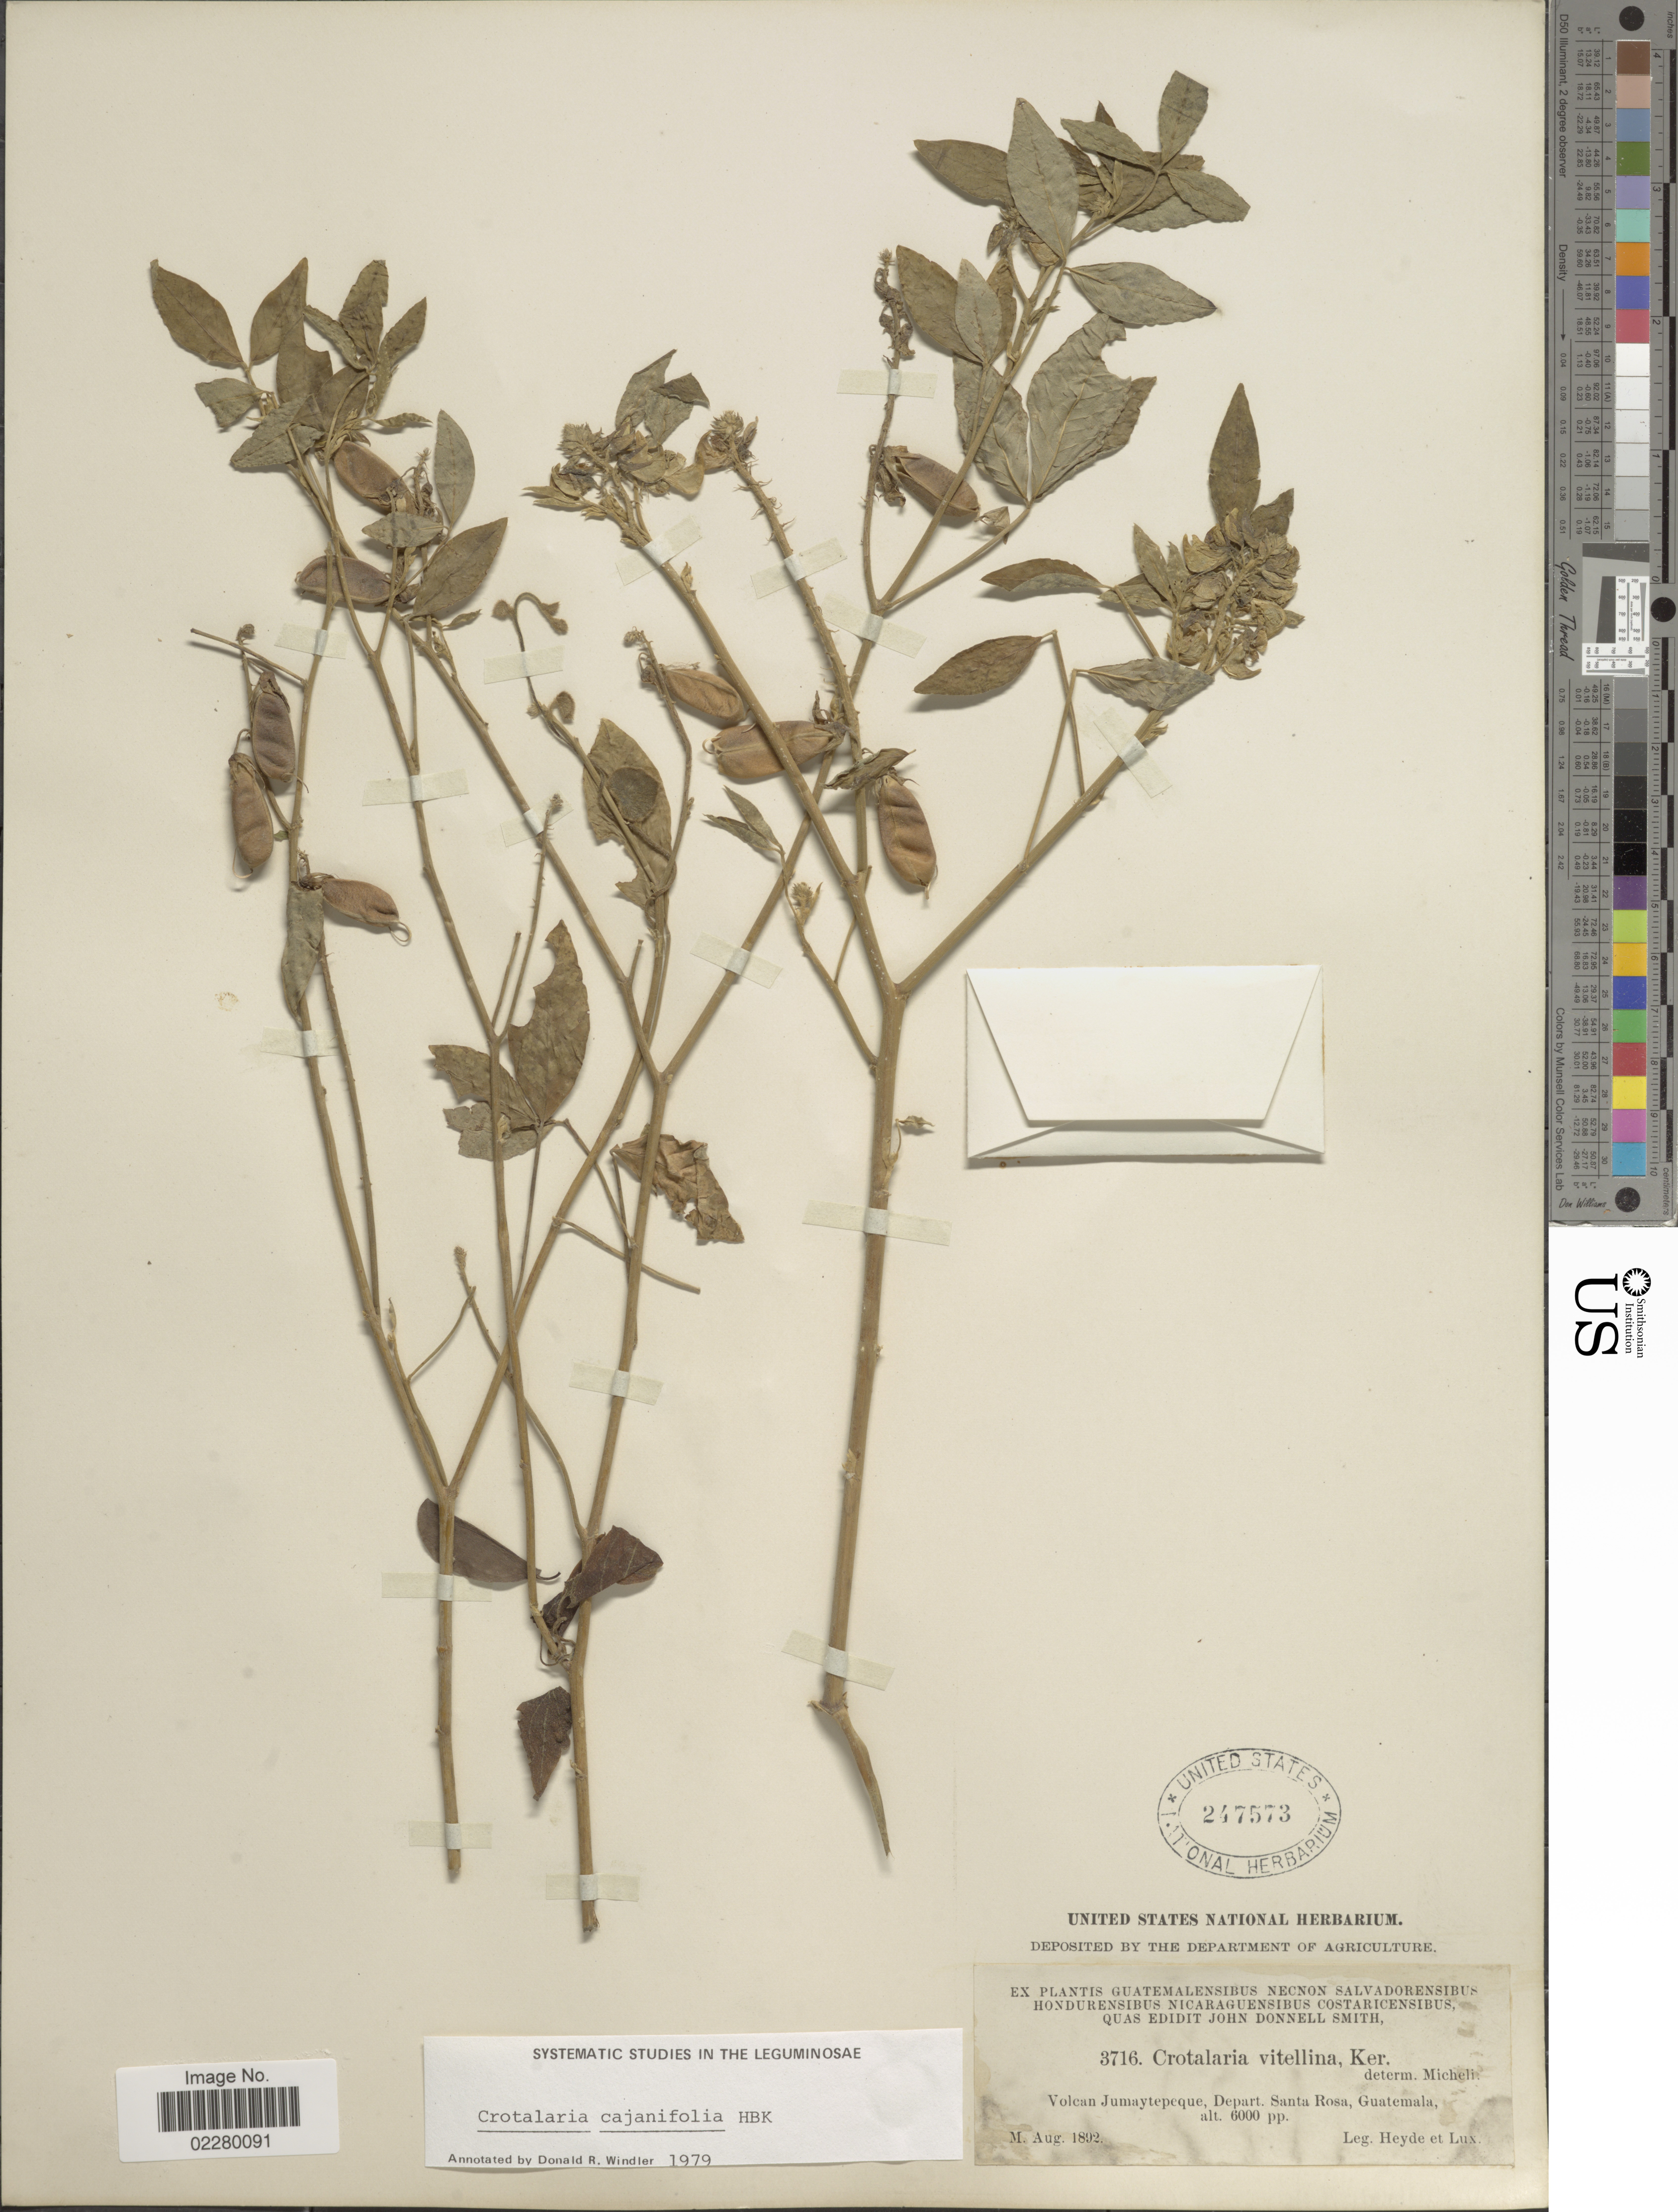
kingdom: Plantae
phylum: Tracheophyta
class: Magnoliopsida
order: Fabales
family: Fabaceae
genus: Crotalaria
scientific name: Crotalaria cajanifolia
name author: Kunth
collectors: J. Donnell Smith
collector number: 3716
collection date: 1892-08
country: Guatemala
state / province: Santa Rosa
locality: Volcan Jumaytepeque, Depart. Santa Rosa, Guatemala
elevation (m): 1829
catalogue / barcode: US 247573